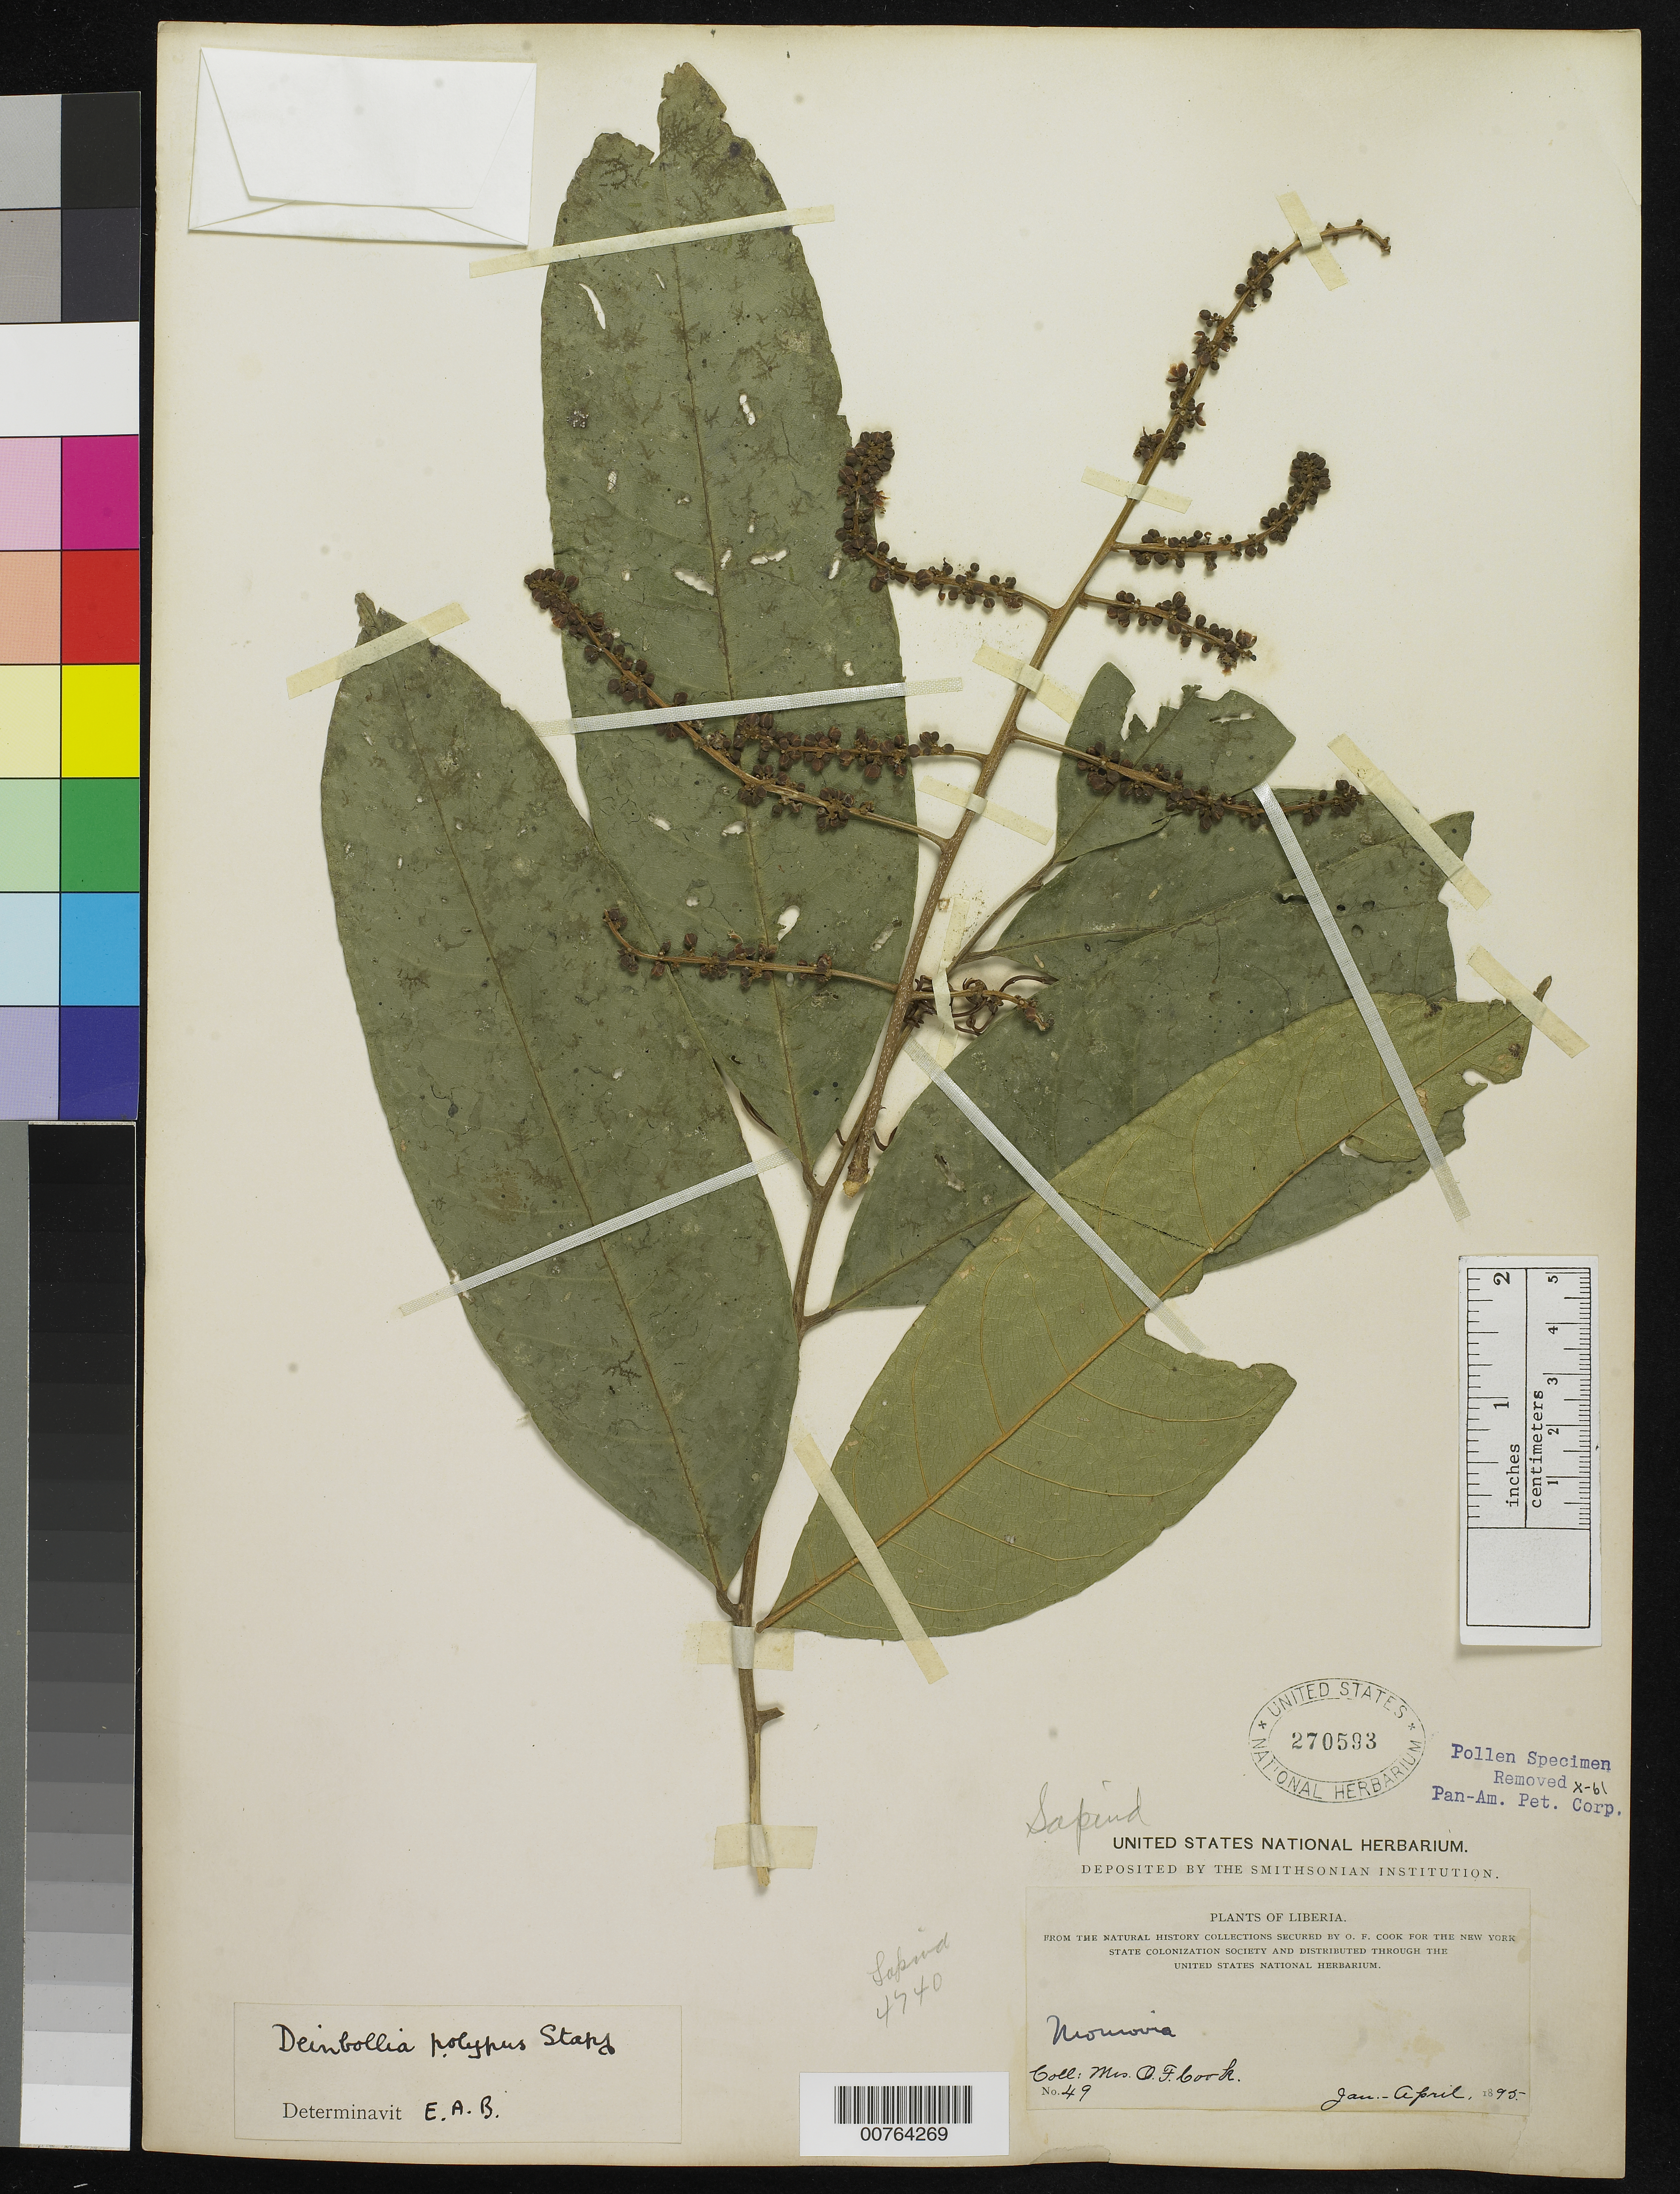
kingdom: Plantae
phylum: Tracheophyta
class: Magnoliopsida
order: Sapindales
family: Sapindaceae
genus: Deinbollia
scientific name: Deinbollia polypus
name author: Stapf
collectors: Alice C. Cook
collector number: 49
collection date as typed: Jan 1895 to -- Apr 1895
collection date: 1895-01/1895-04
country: Liberia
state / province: Montserrado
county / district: Monrovia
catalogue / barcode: US 270593